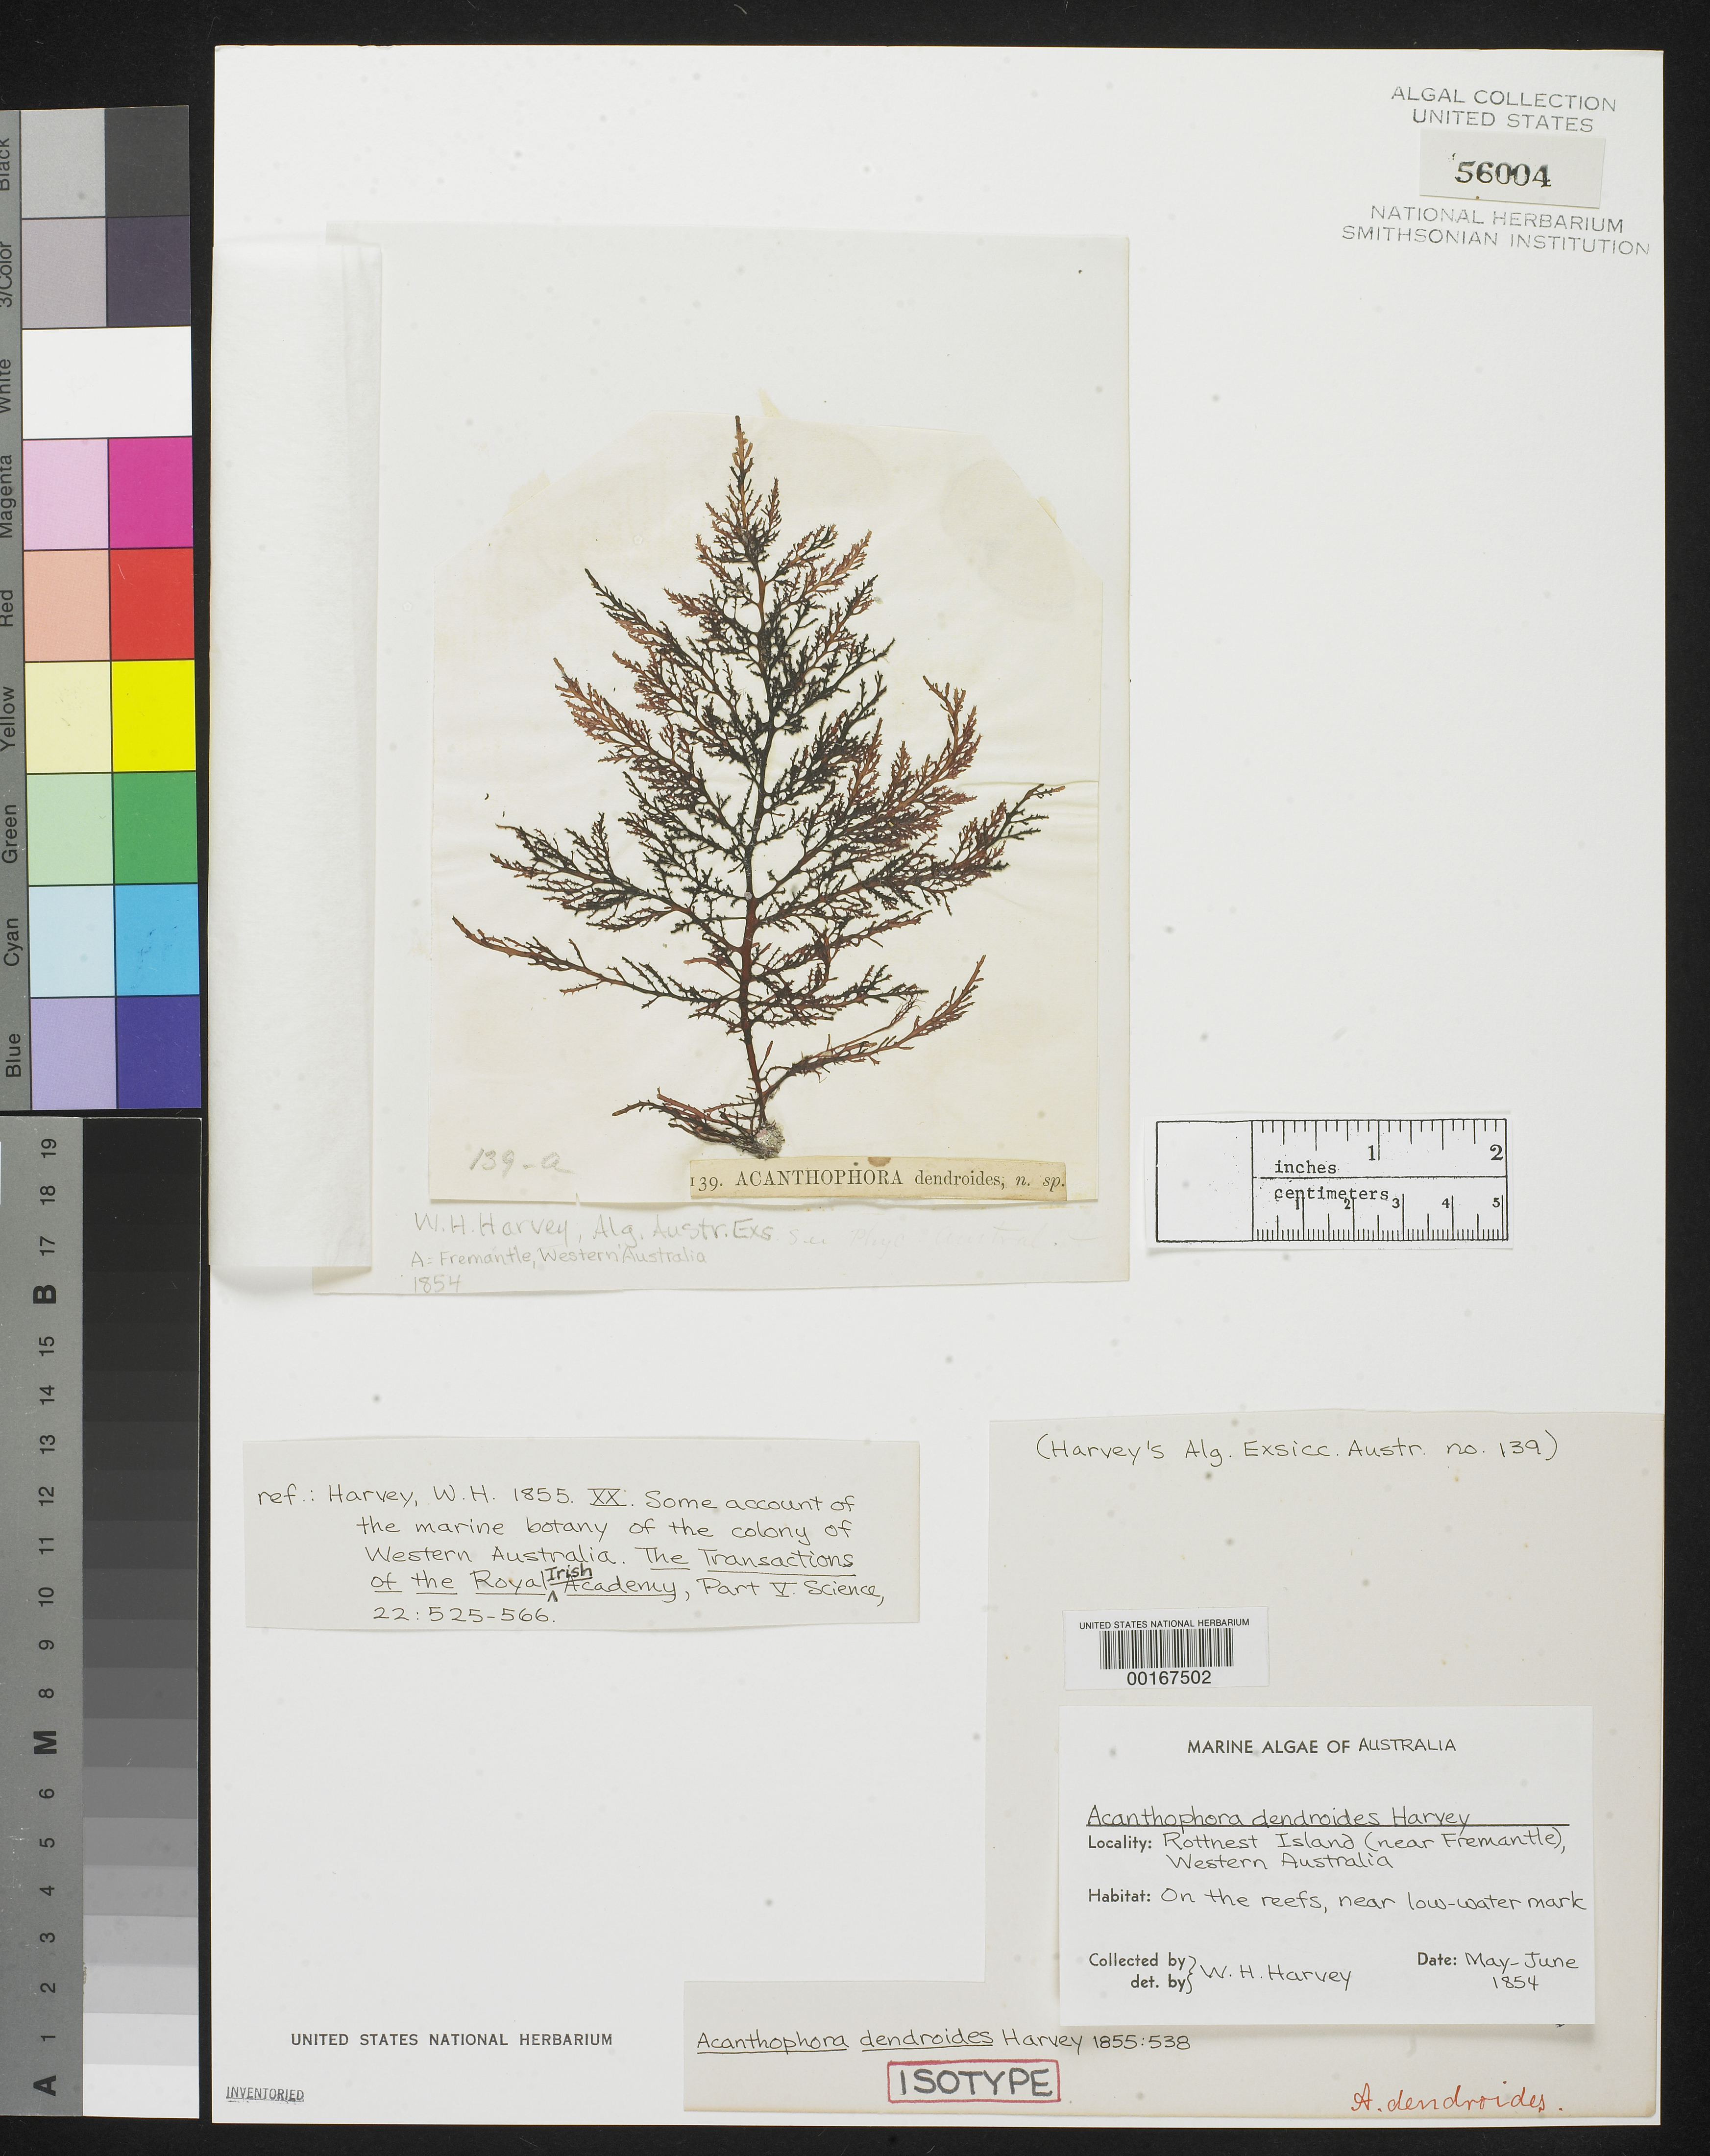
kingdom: Plantae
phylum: Rhodophyta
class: Florideophyceae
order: Ceramiales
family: Rhodomelaceae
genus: Acanthophora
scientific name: Acanthophora dendroides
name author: Harv.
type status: Isotype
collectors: W. Harvey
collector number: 139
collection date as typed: May 1854 to -- Jun 1854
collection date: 1854-05/1854-06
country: Australia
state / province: Western Australia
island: Rottnest Island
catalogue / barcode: US 56004